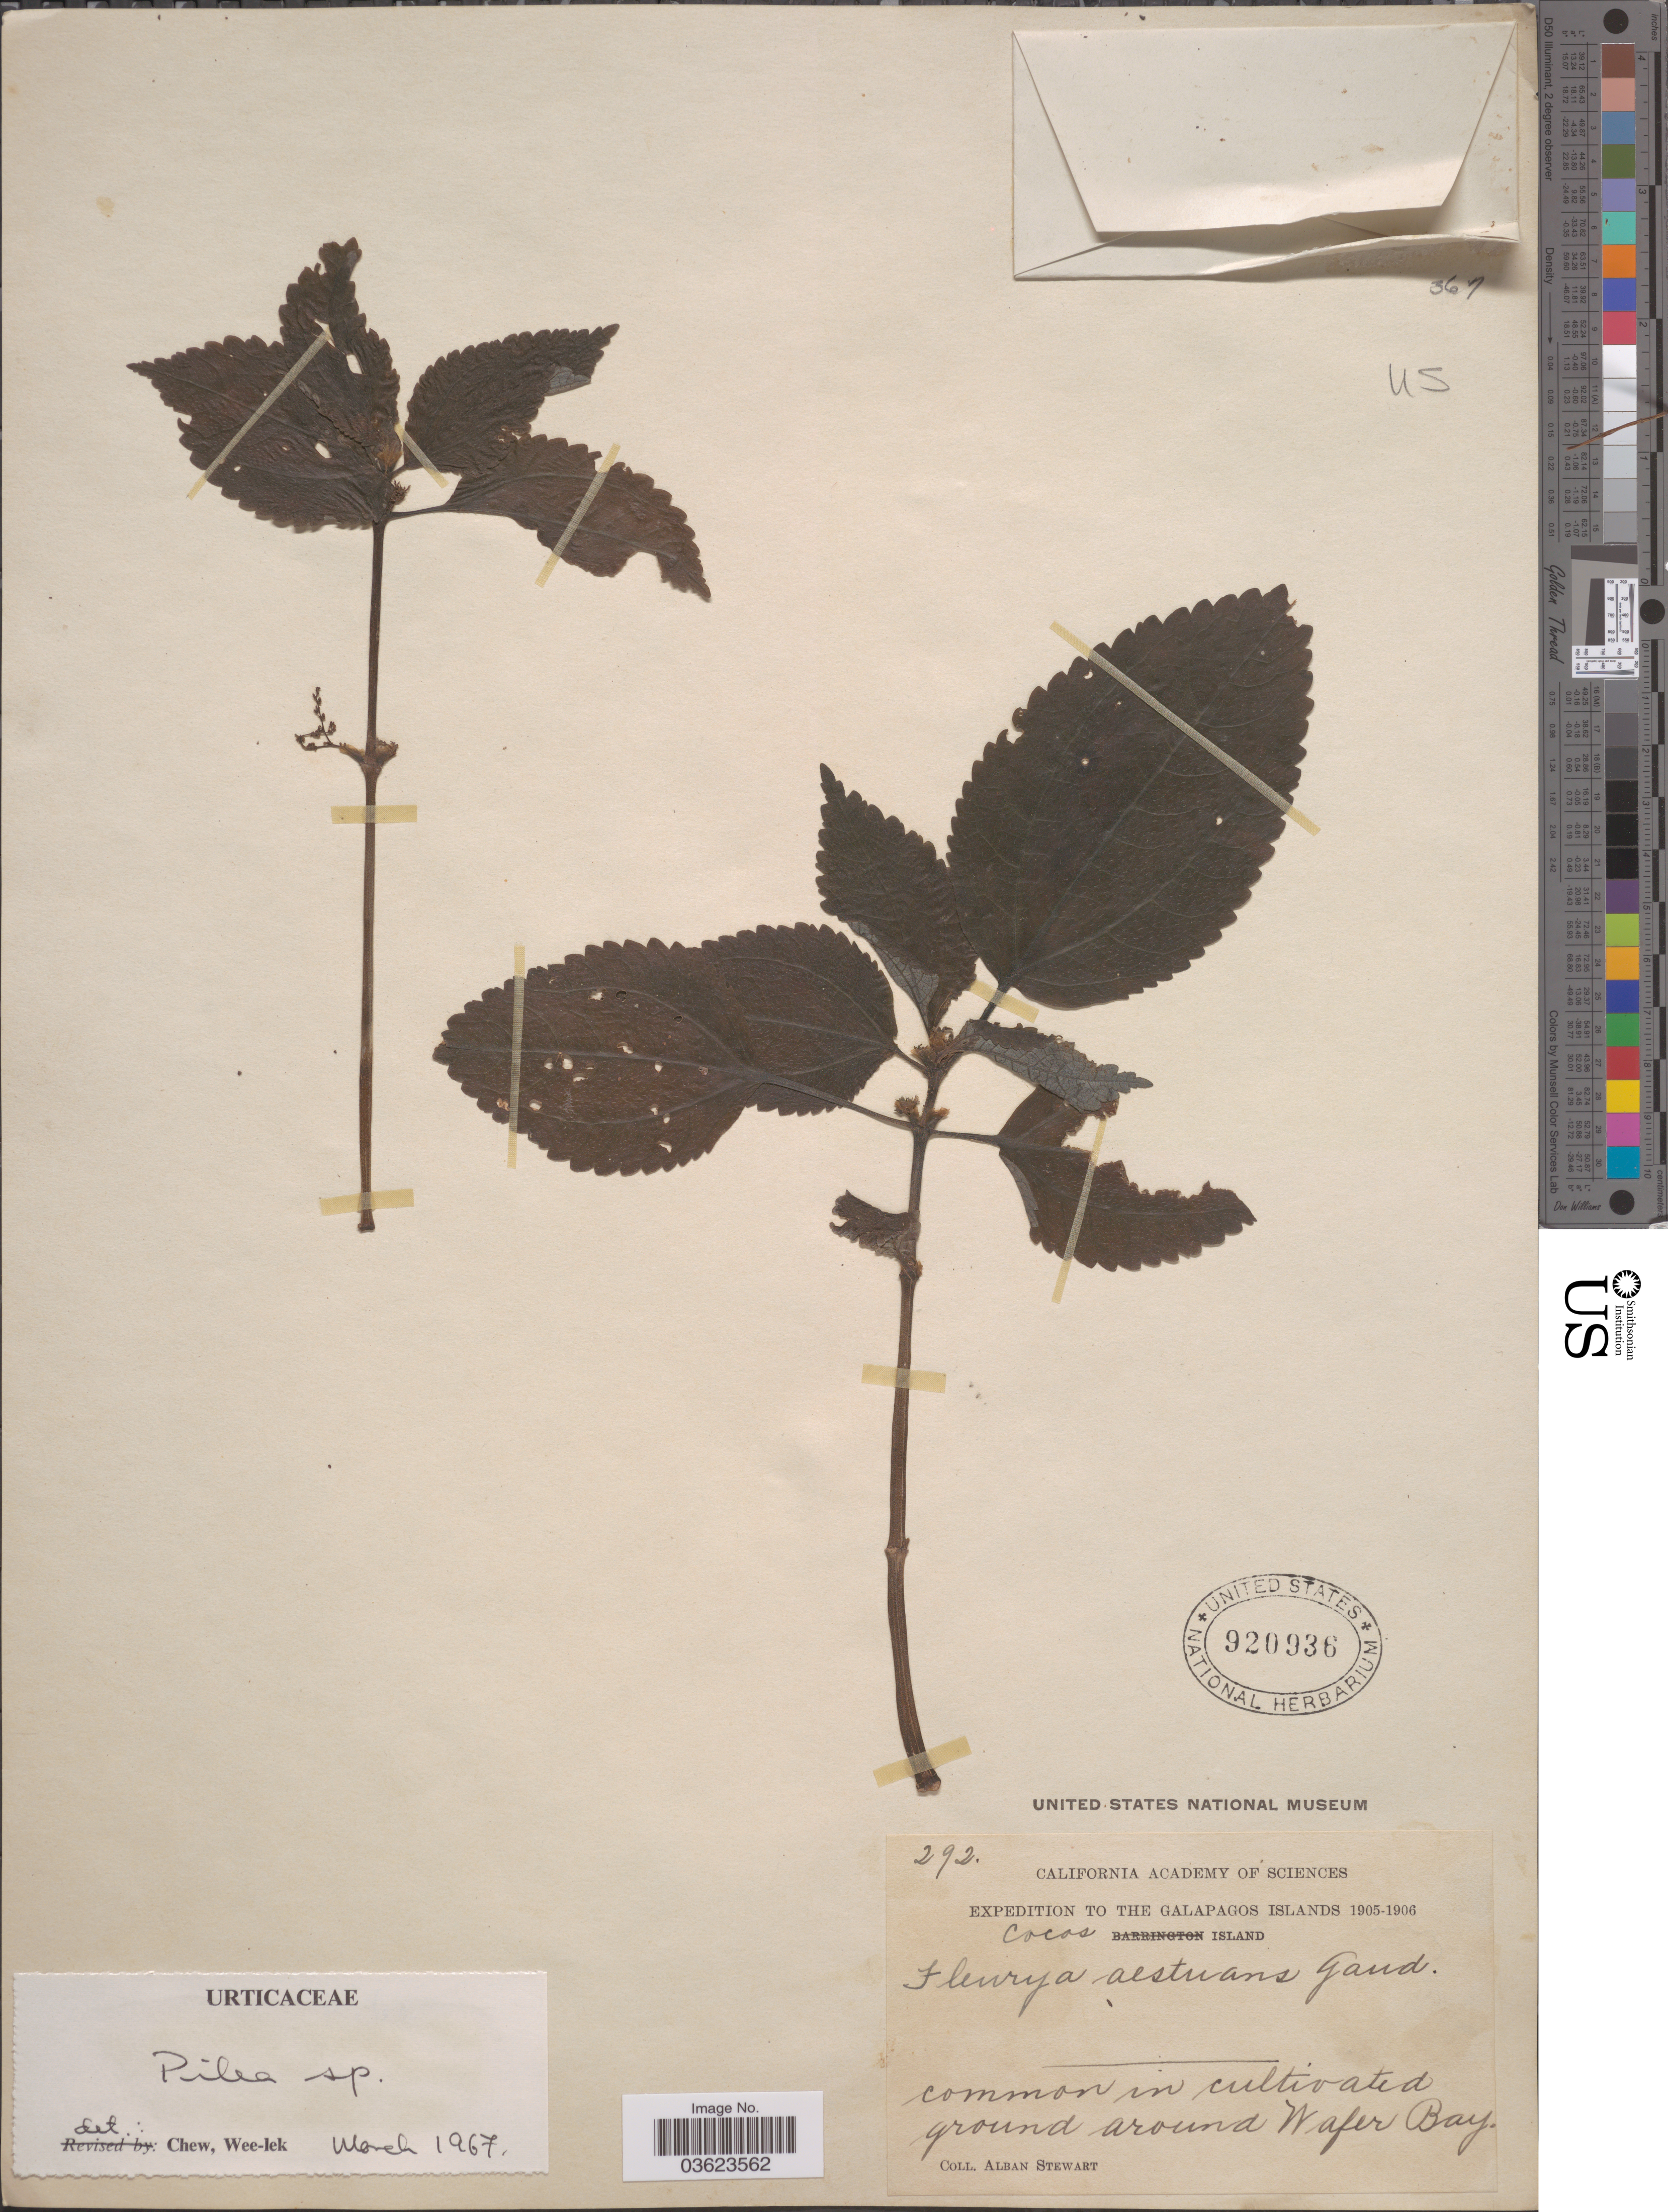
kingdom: Plantae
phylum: Tracheophyta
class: Magnoliopsida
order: Rosales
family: Urticaceae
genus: Pilea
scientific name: Pilea sp.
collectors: A. Stewart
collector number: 292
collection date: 1905/1906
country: Ecuador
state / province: Colón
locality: The Galapagos Islands. Cocos Island. Around Wafer Bay.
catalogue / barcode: US 920936